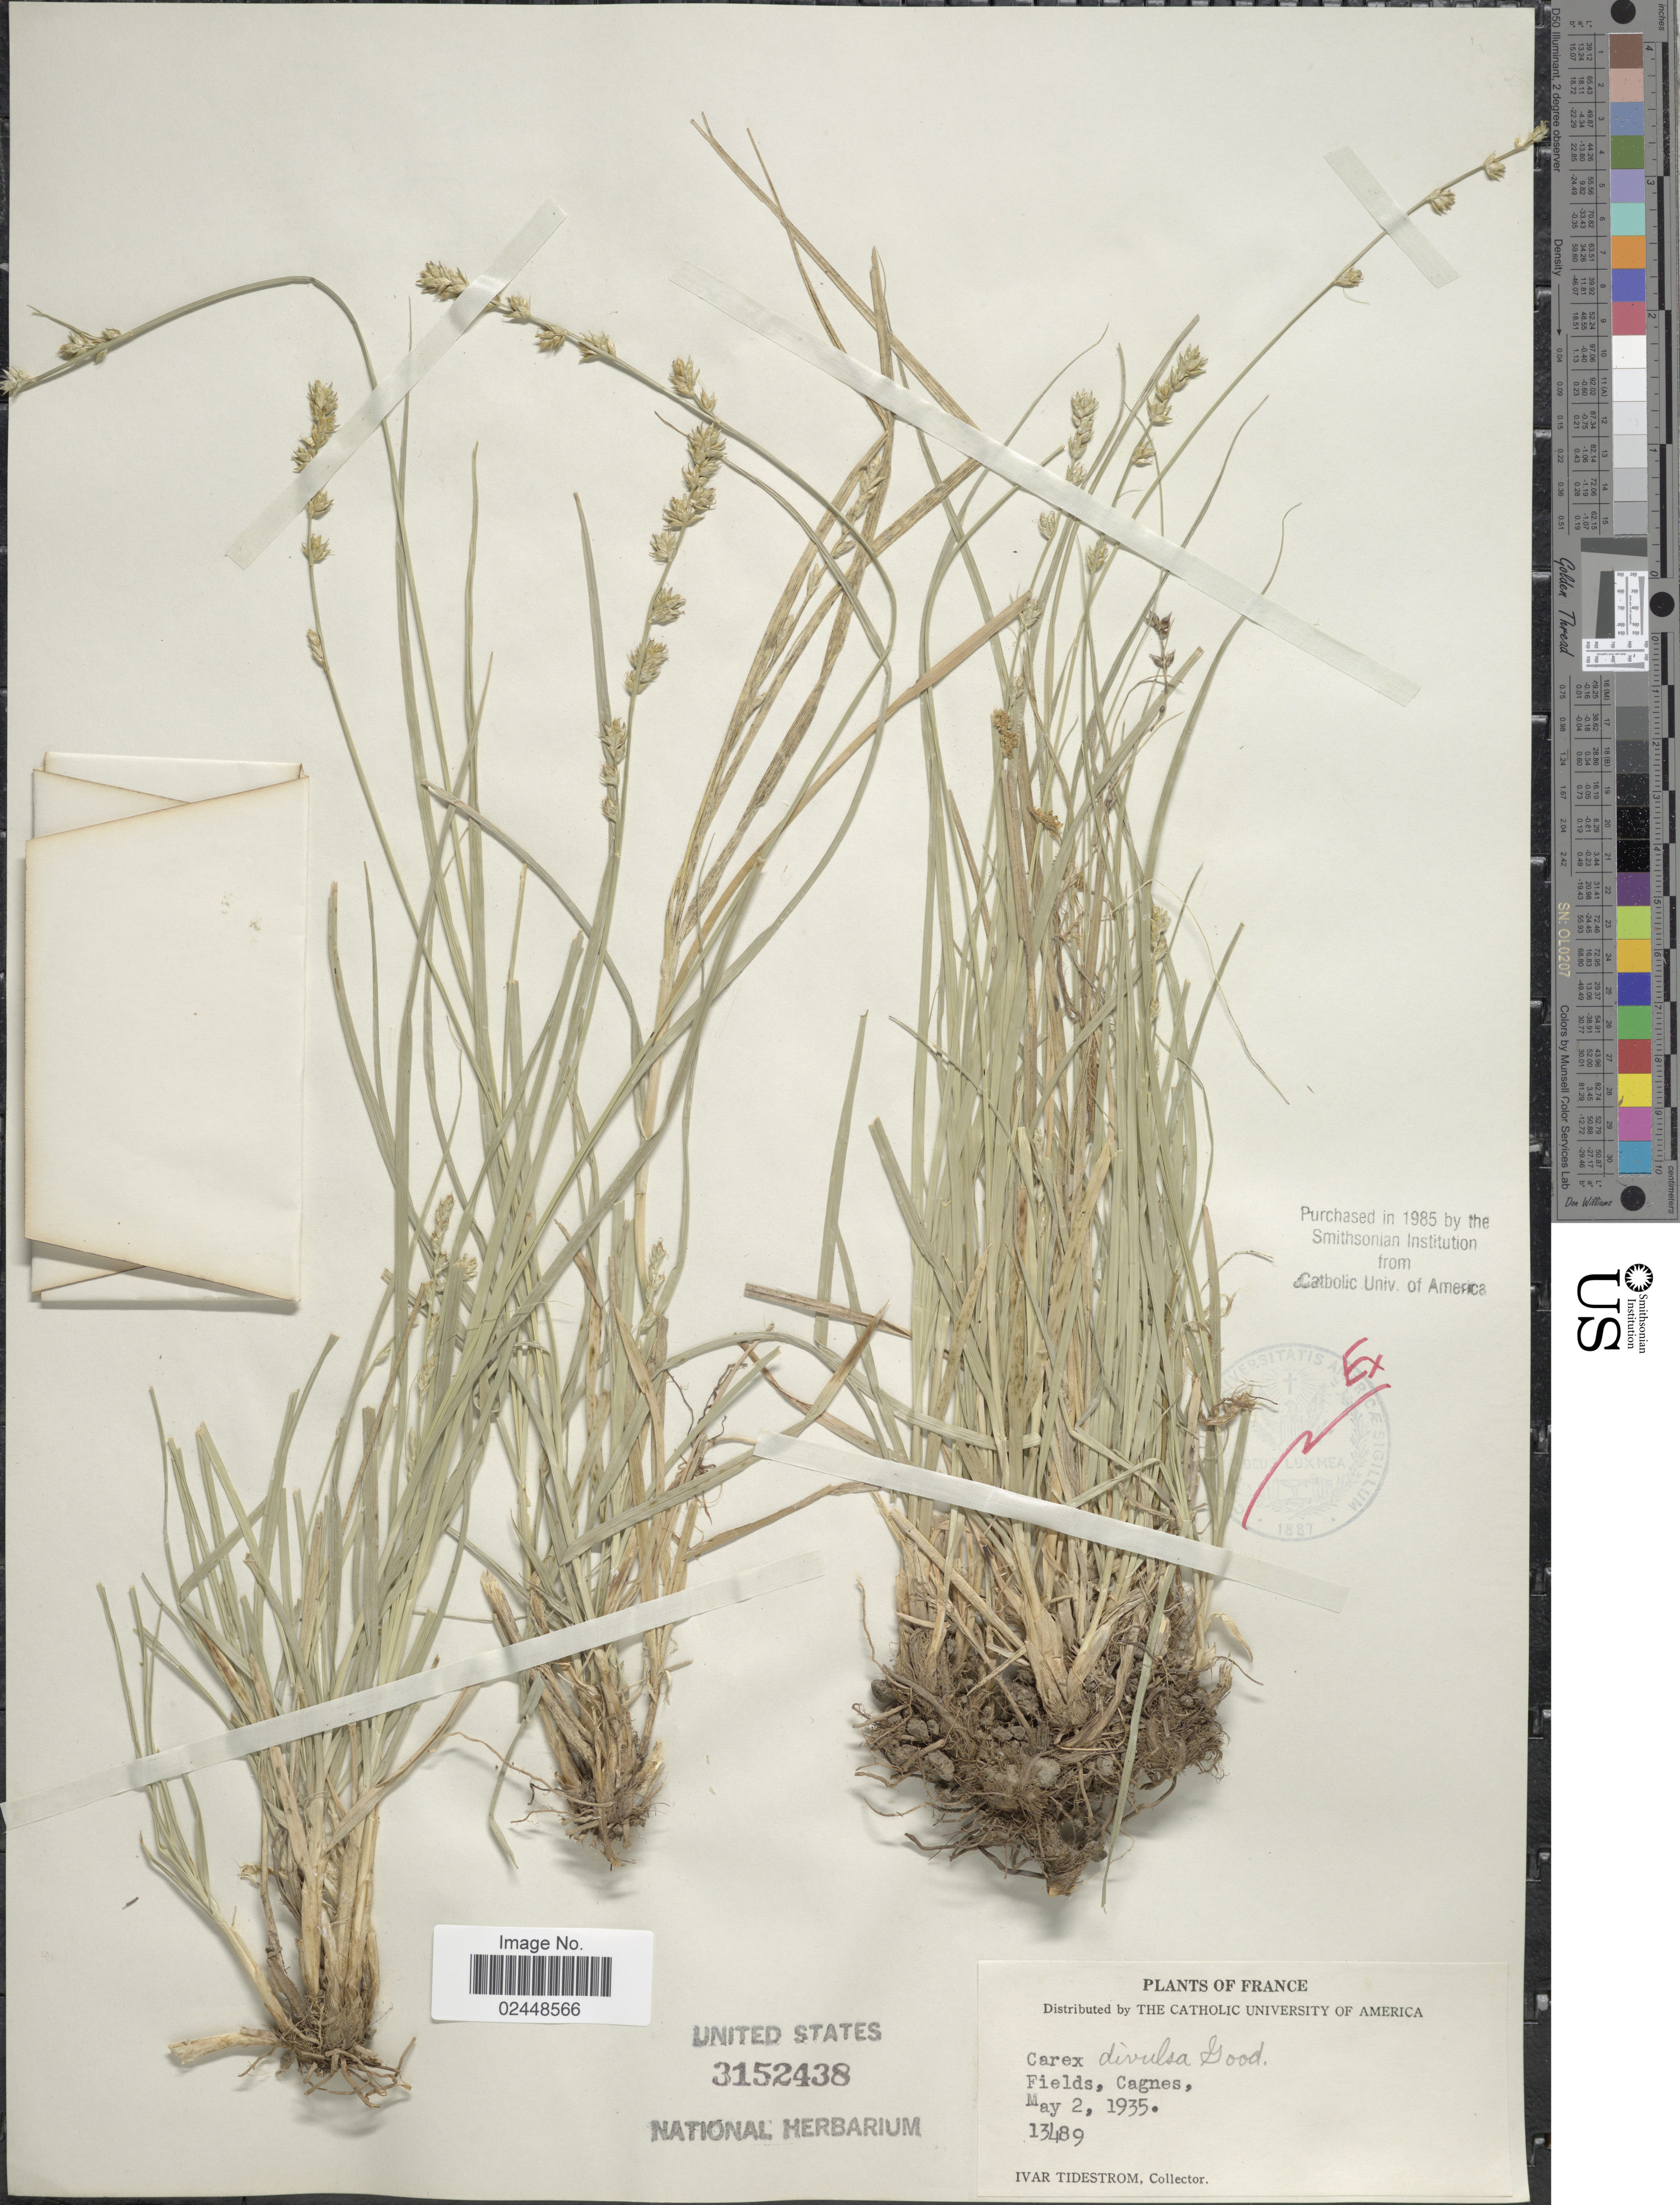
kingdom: Plantae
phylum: Tracheophyta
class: Liliopsida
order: Poales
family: Cyperaceae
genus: Carex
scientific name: Carex divulsa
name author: Stokes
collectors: I. F. Tidestrom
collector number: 13489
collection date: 1935-05-02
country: France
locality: Fields, Cagnes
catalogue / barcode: US 3152438